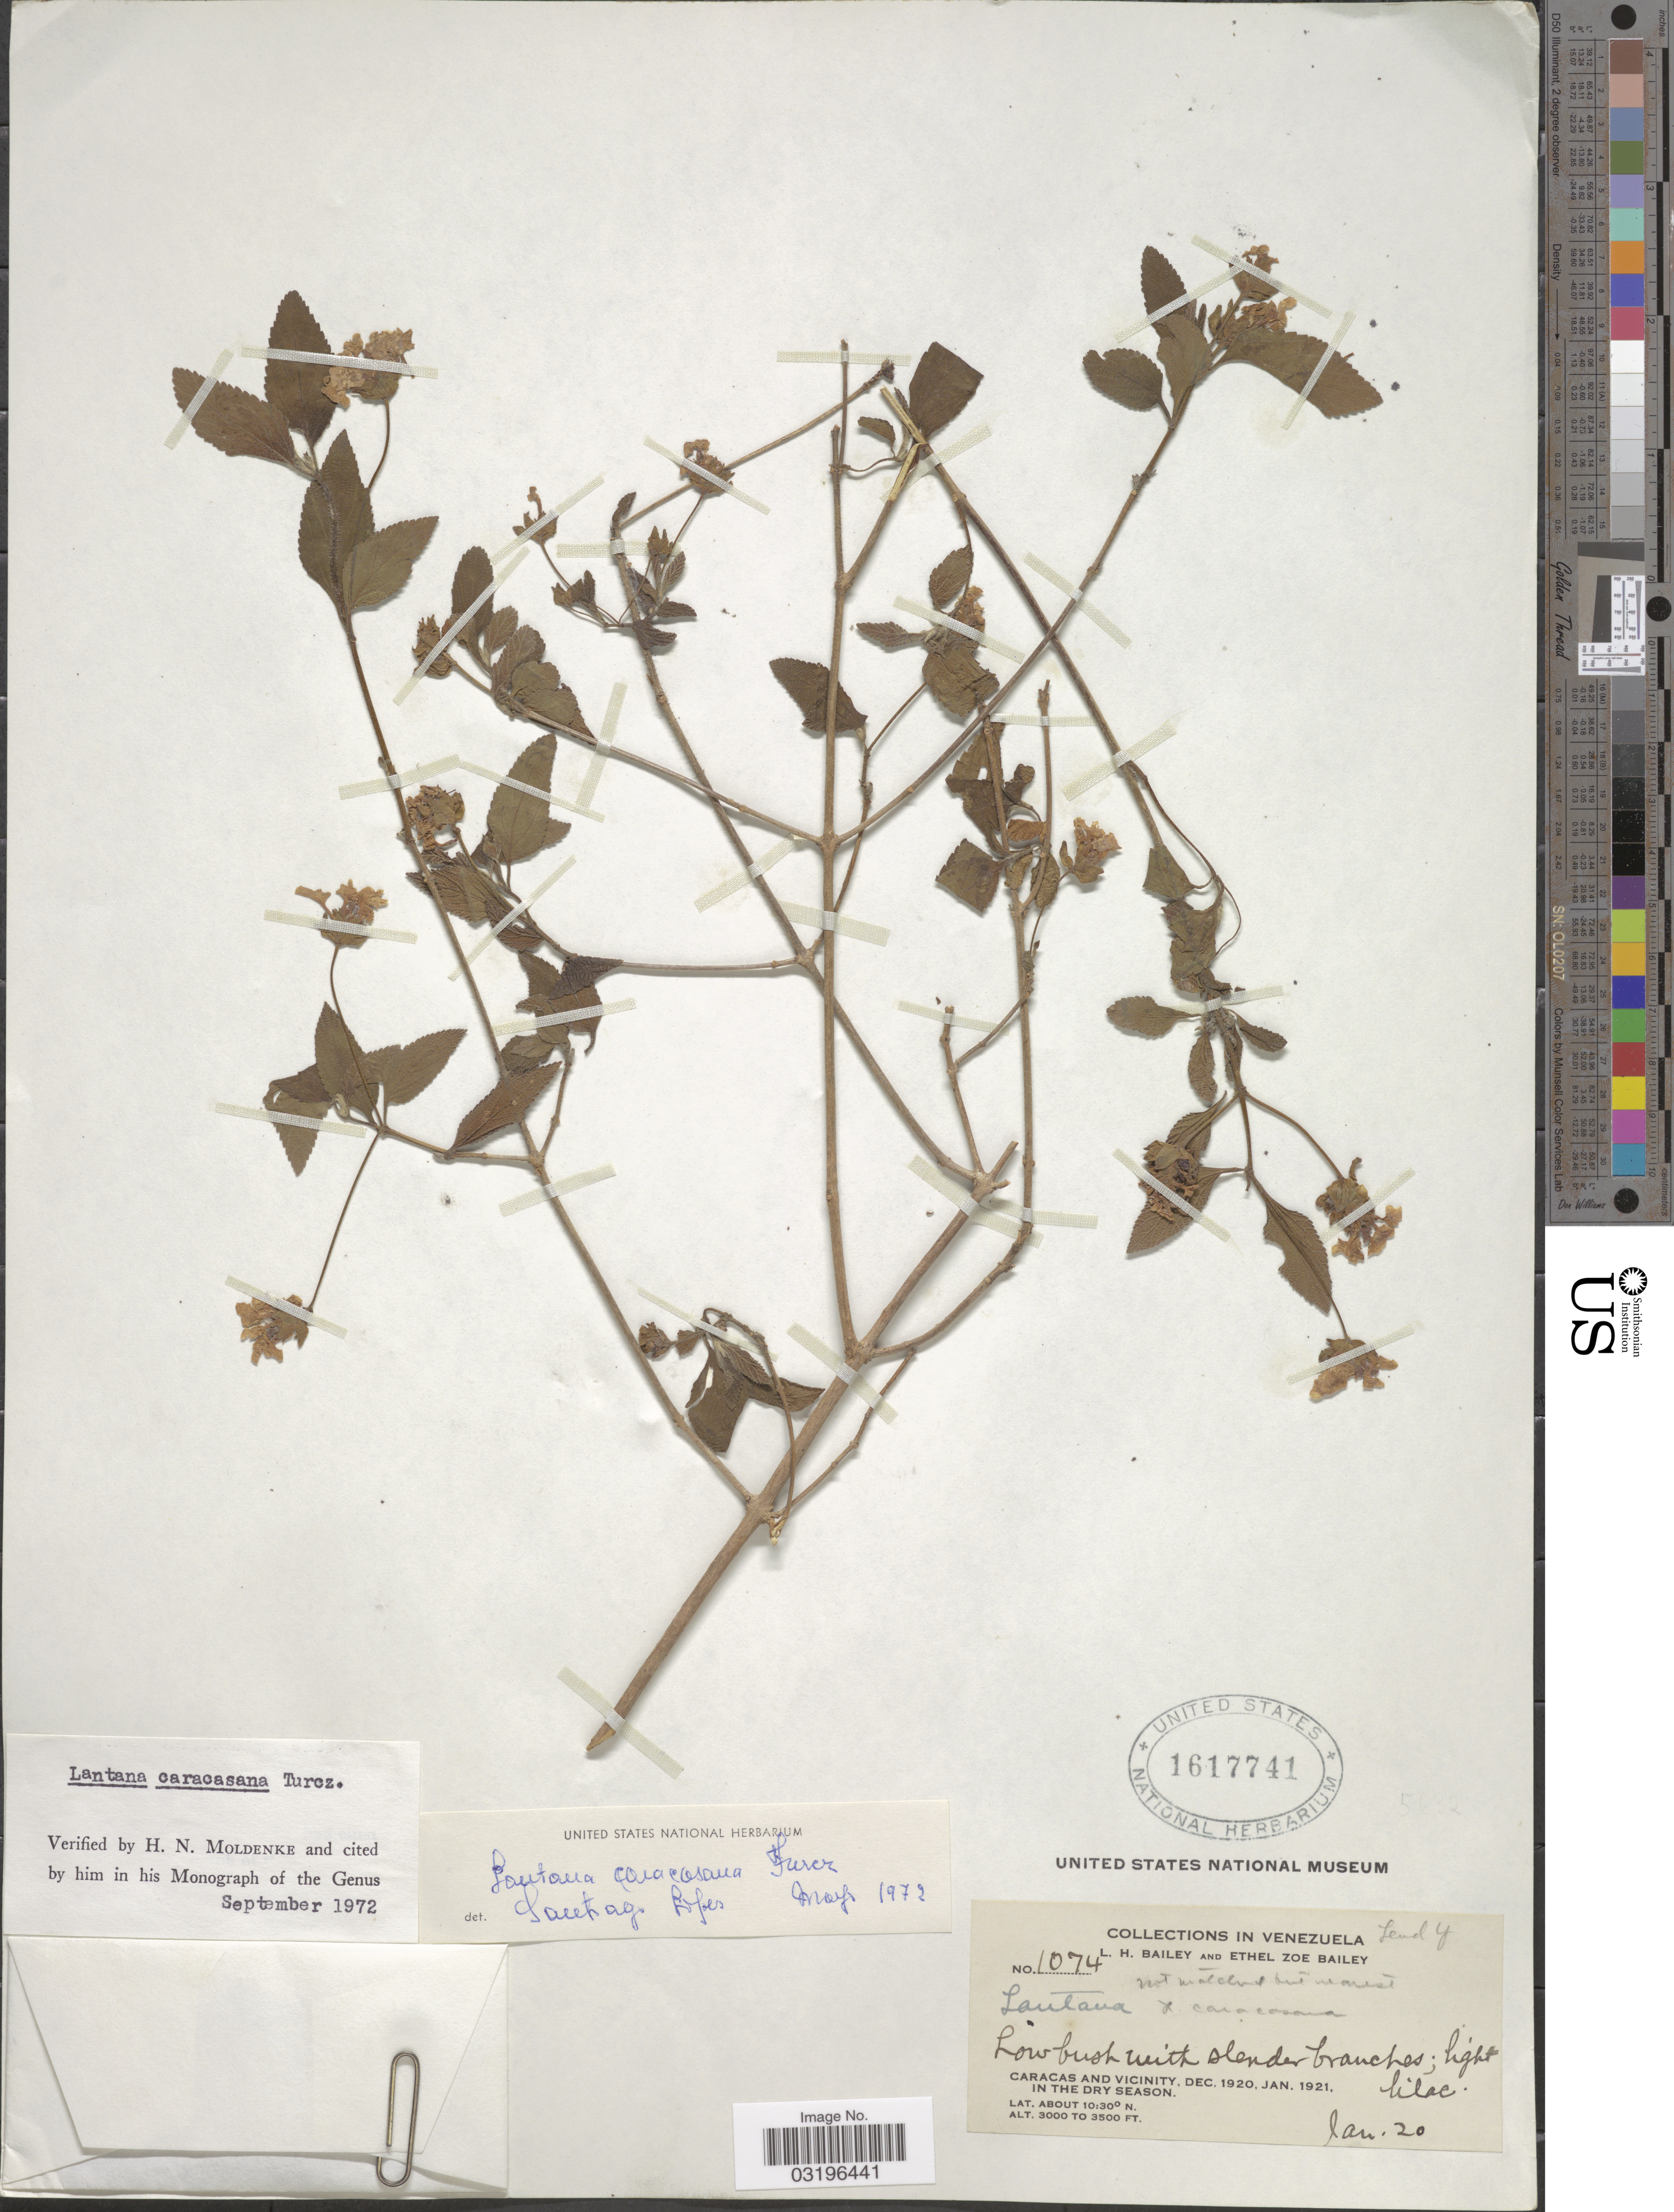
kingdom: Plantae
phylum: Tracheophyta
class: Magnoliopsida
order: Lamiales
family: Verbenaceae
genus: Lantana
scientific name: Lantana caracasana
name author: Turcz.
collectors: L. H. Bailey & E. Z. Bailey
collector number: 1074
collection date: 1921-01-20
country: Venezuela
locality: Caracas and vicinity.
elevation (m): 914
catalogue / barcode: US 1617741